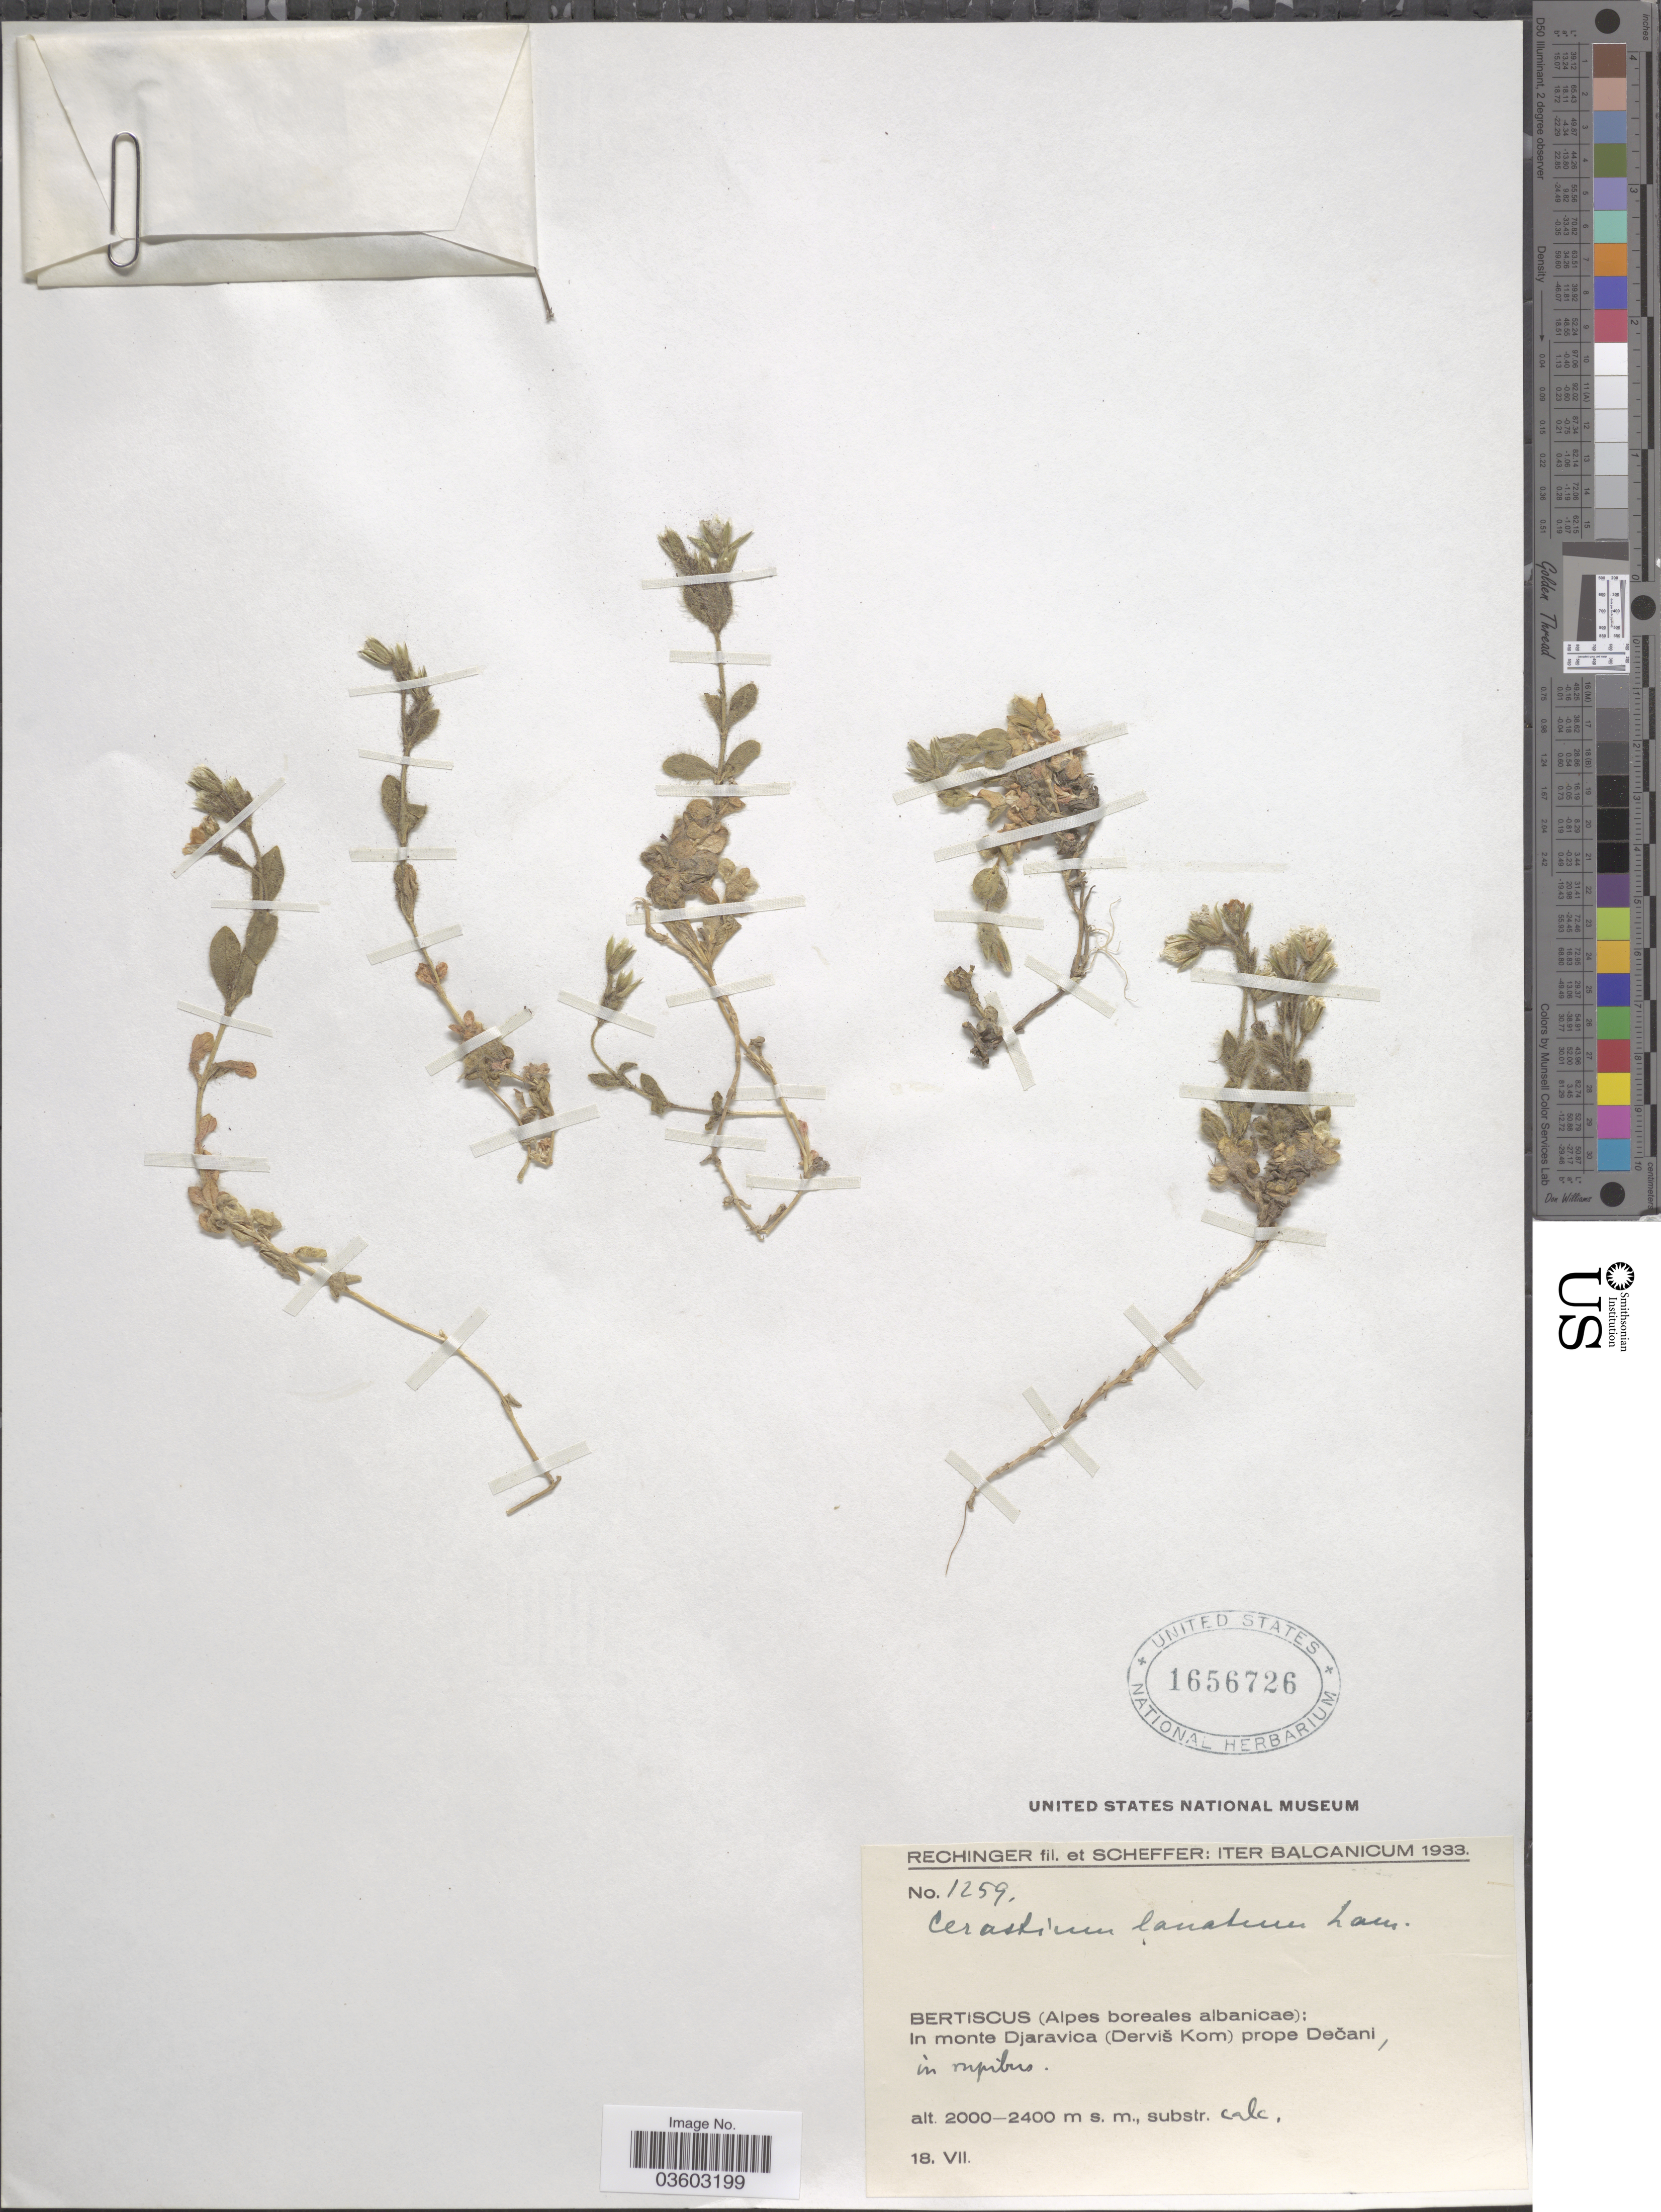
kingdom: Plantae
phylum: Tracheophyta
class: Magnoliopsida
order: Caryophyllales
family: Caryophyllaceae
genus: Cerastium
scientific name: Cerastium lanatum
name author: Lam.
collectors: -- Rechinger & Scheffer, --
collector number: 1259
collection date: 1933-07-18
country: Albania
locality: Iter Balcanicum. Bertiscus (Alpes boreales albanicae); In monte Djaravica (Derviš Kom) prope Dečani.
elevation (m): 2000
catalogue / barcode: US 1656726